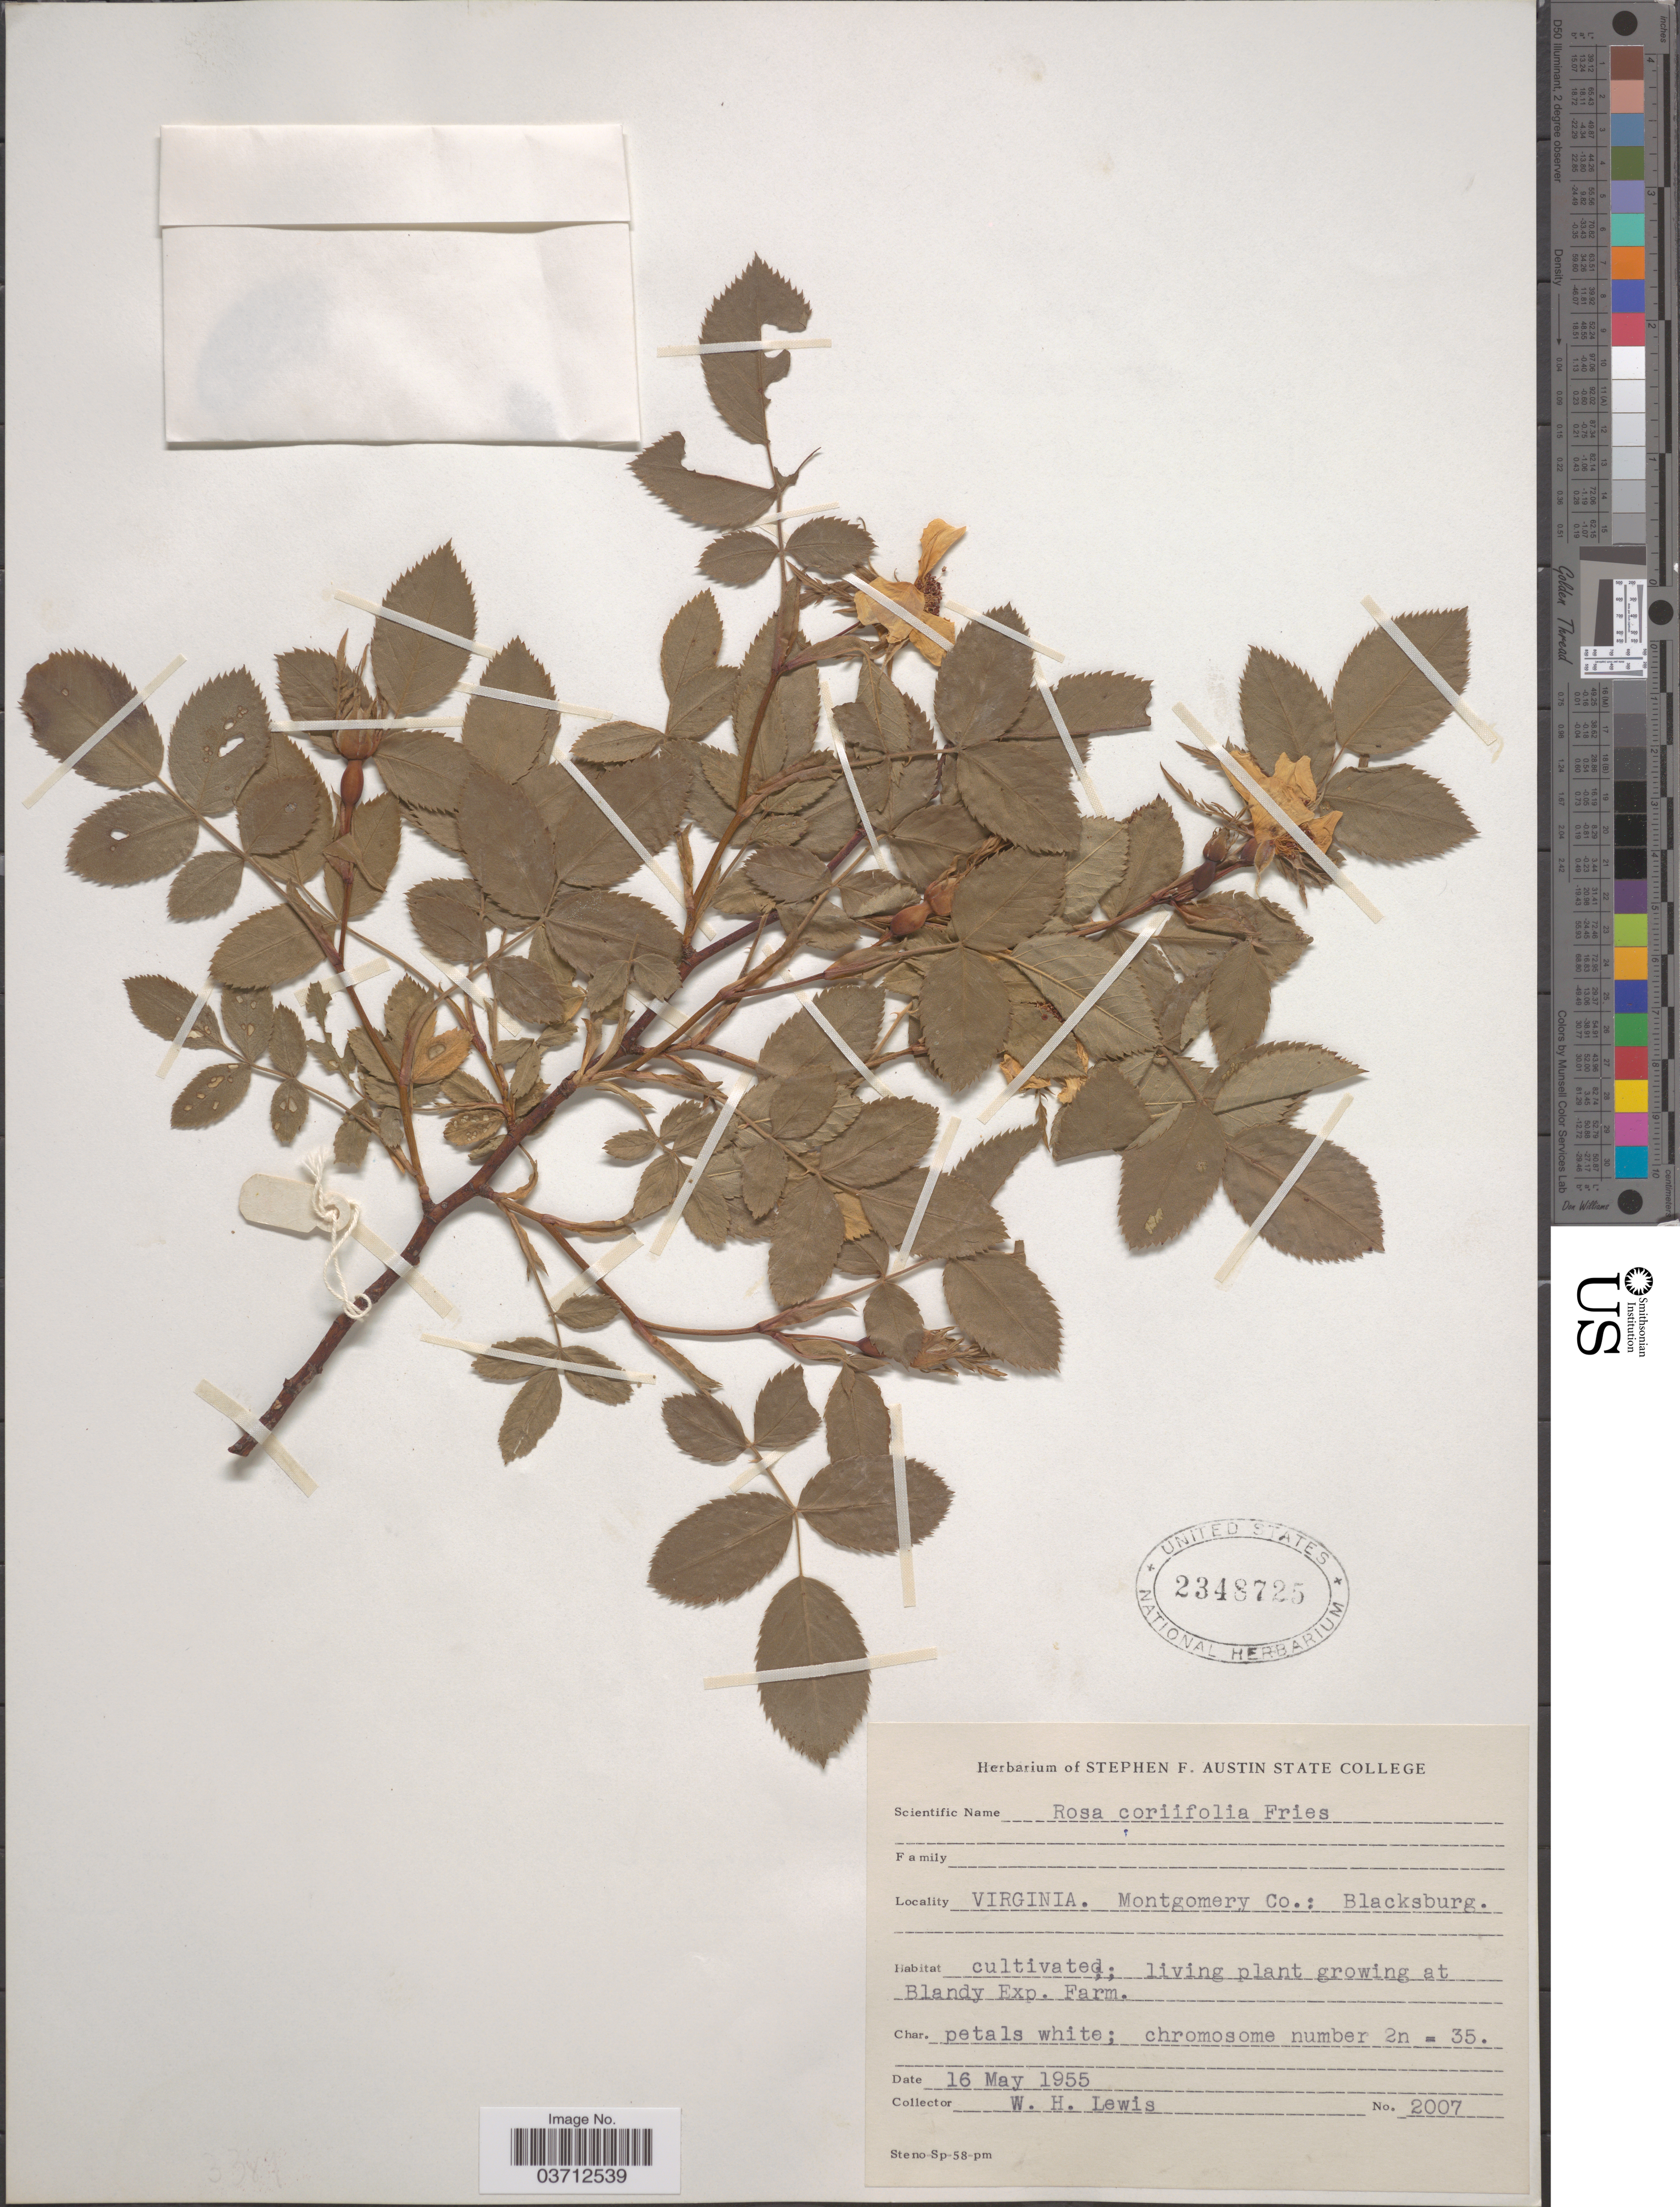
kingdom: Plantae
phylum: Tracheophyta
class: Magnoliopsida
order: Rosales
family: Rosaceae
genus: Rosa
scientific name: Rosa coriifolia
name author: Fr. a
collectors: W. H. Lewis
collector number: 2007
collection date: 1955-05-16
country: United States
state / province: Virginia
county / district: Montgomery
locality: Montgomery Co.: Blacksburg.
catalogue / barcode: US 2348725